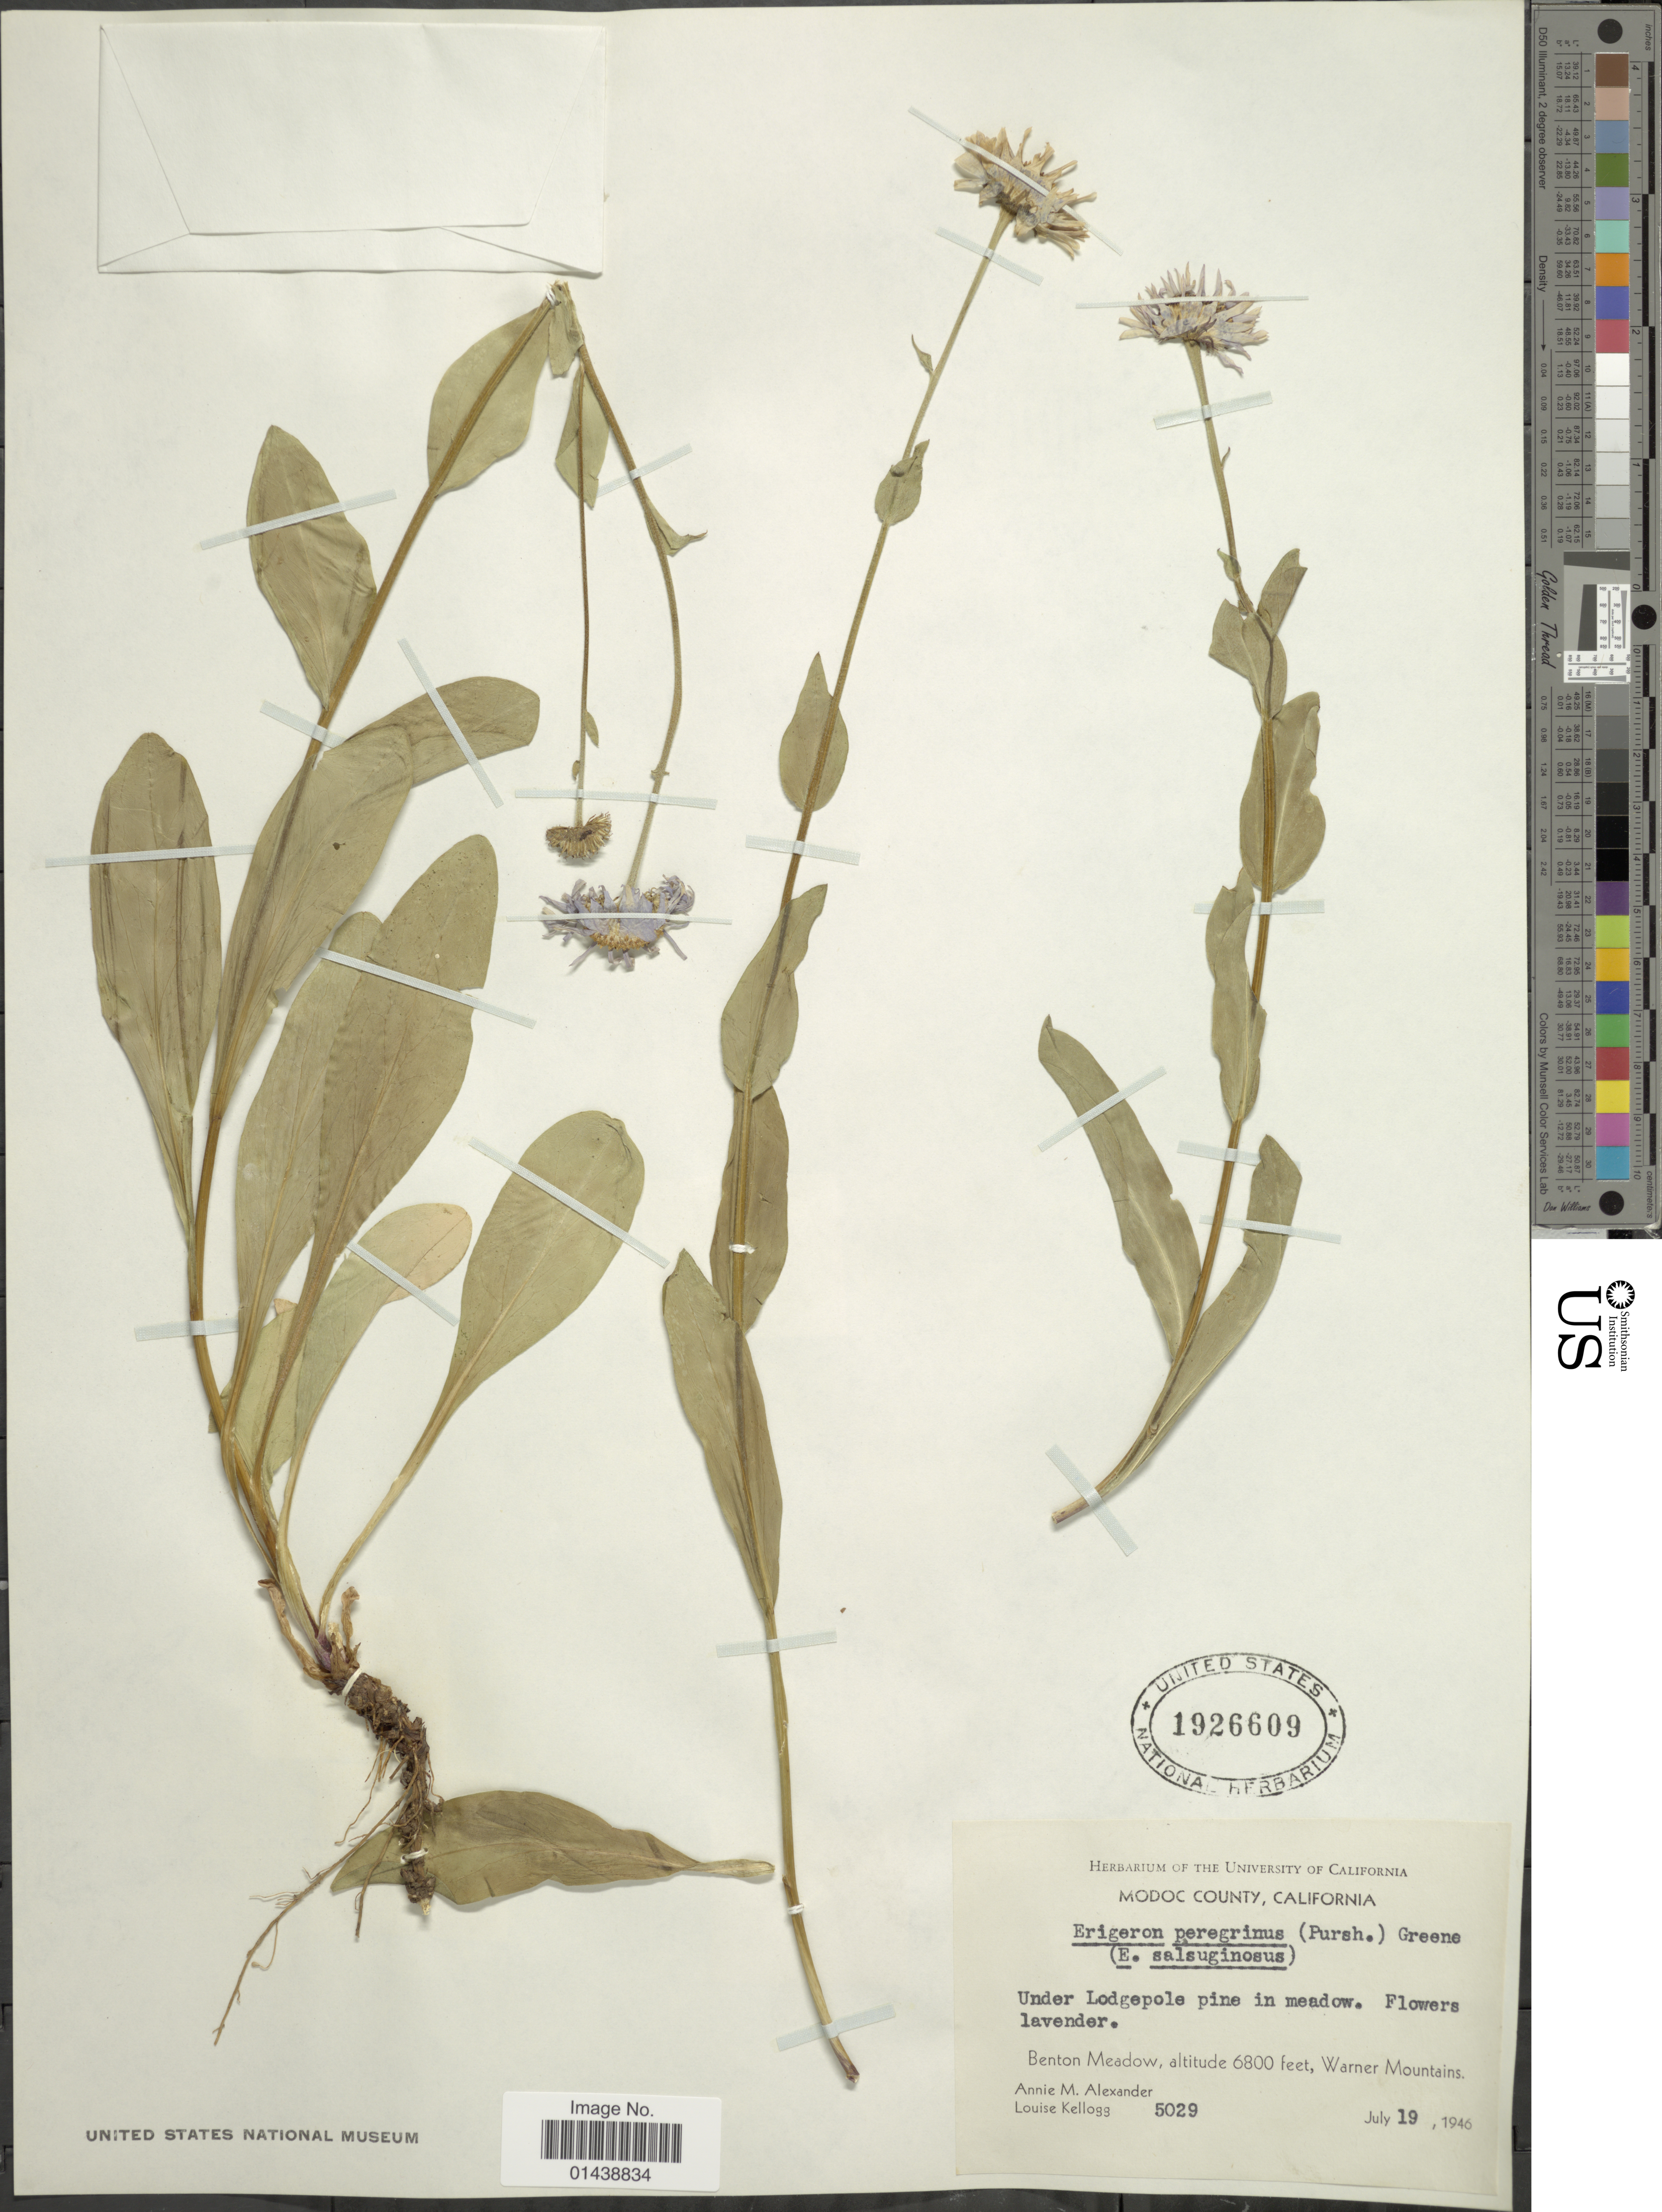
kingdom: Plantae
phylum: Tracheophyta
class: Magnoliopsida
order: Asterales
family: Asteraceae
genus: Erigeron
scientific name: Erigeron peregrinus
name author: (Banks ex Pursh) Greene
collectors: A. M. Alexander & L. Kellogg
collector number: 5029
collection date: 1946-07-19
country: United States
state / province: California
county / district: Modoc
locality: Modoc County. Benton Meadow, Warner Mountains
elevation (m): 2073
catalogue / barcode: US 1926609